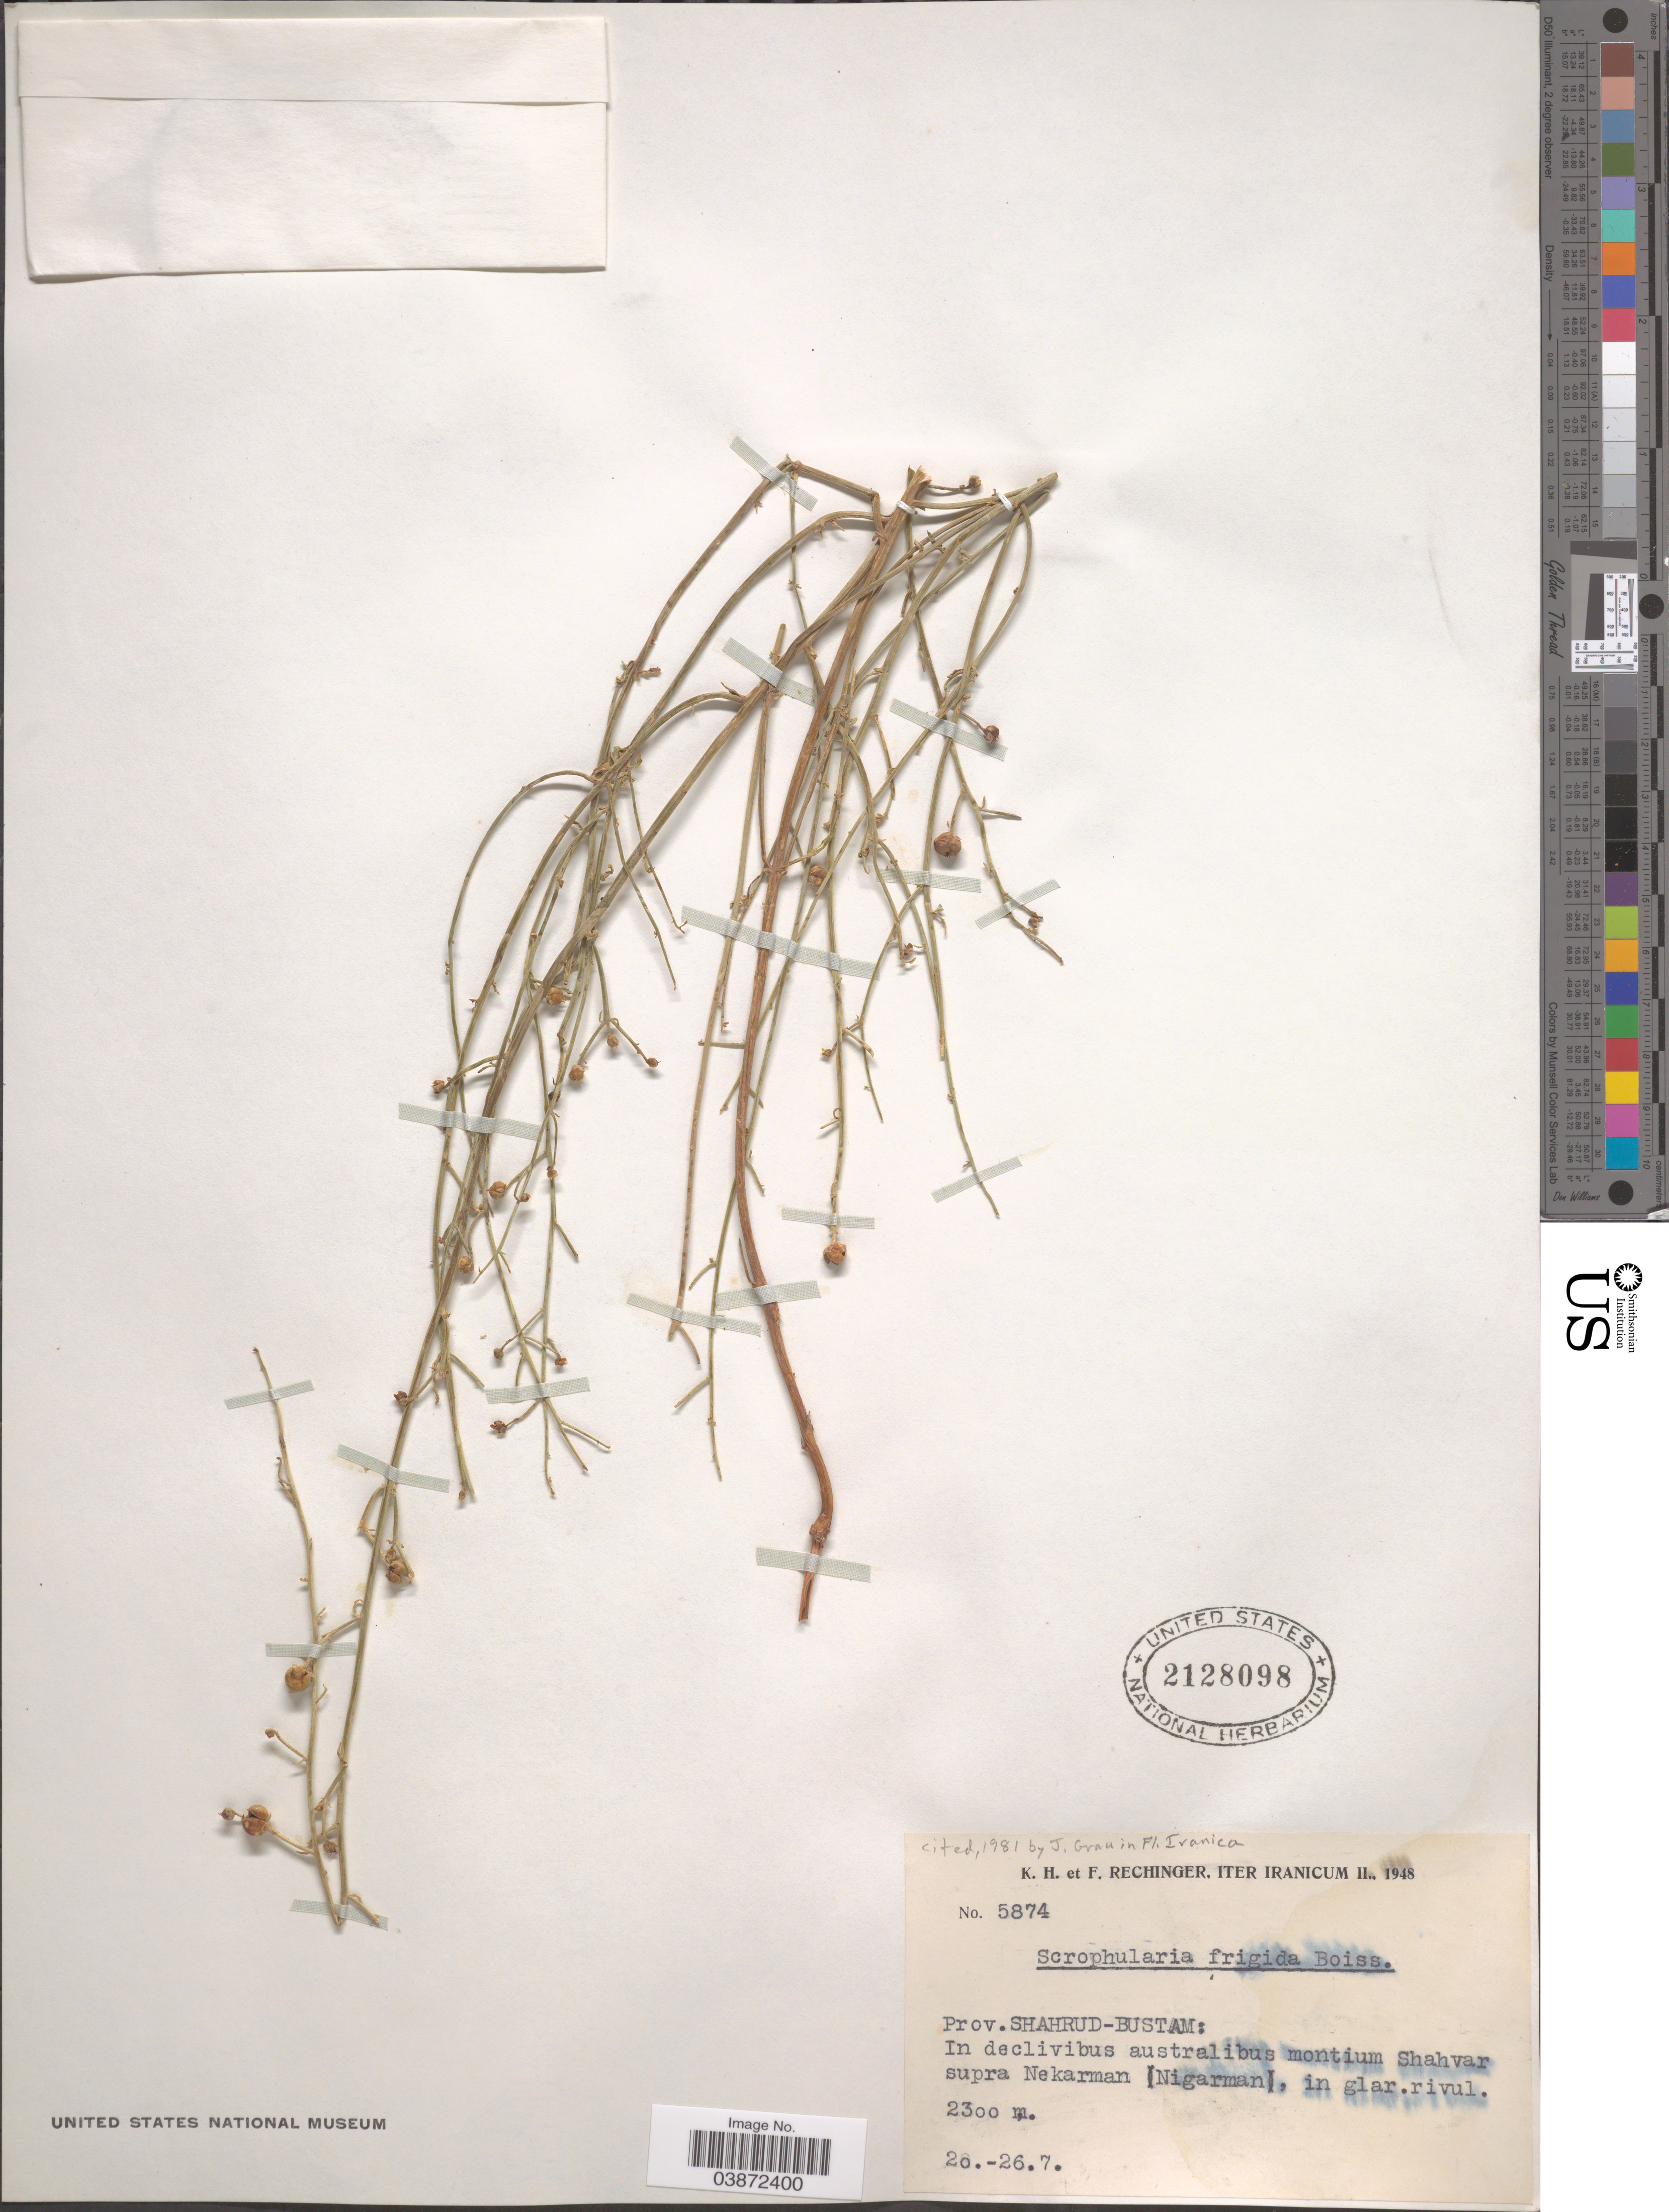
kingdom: Plantae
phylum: Tracheophyta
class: Magnoliopsida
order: Lamiales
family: Scrophulariaceae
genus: Scrophularia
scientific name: Scrophularia frigida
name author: Boiss.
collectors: K. H. Rechinger & F. Rechinger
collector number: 5874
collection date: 1948-07-20/1948-07-26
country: Iran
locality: Prov. Shahrud- Bustam: In declivibus australibus montium Shahvar supra Nekarman [Nikarman].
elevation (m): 2300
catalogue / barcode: US 2128098